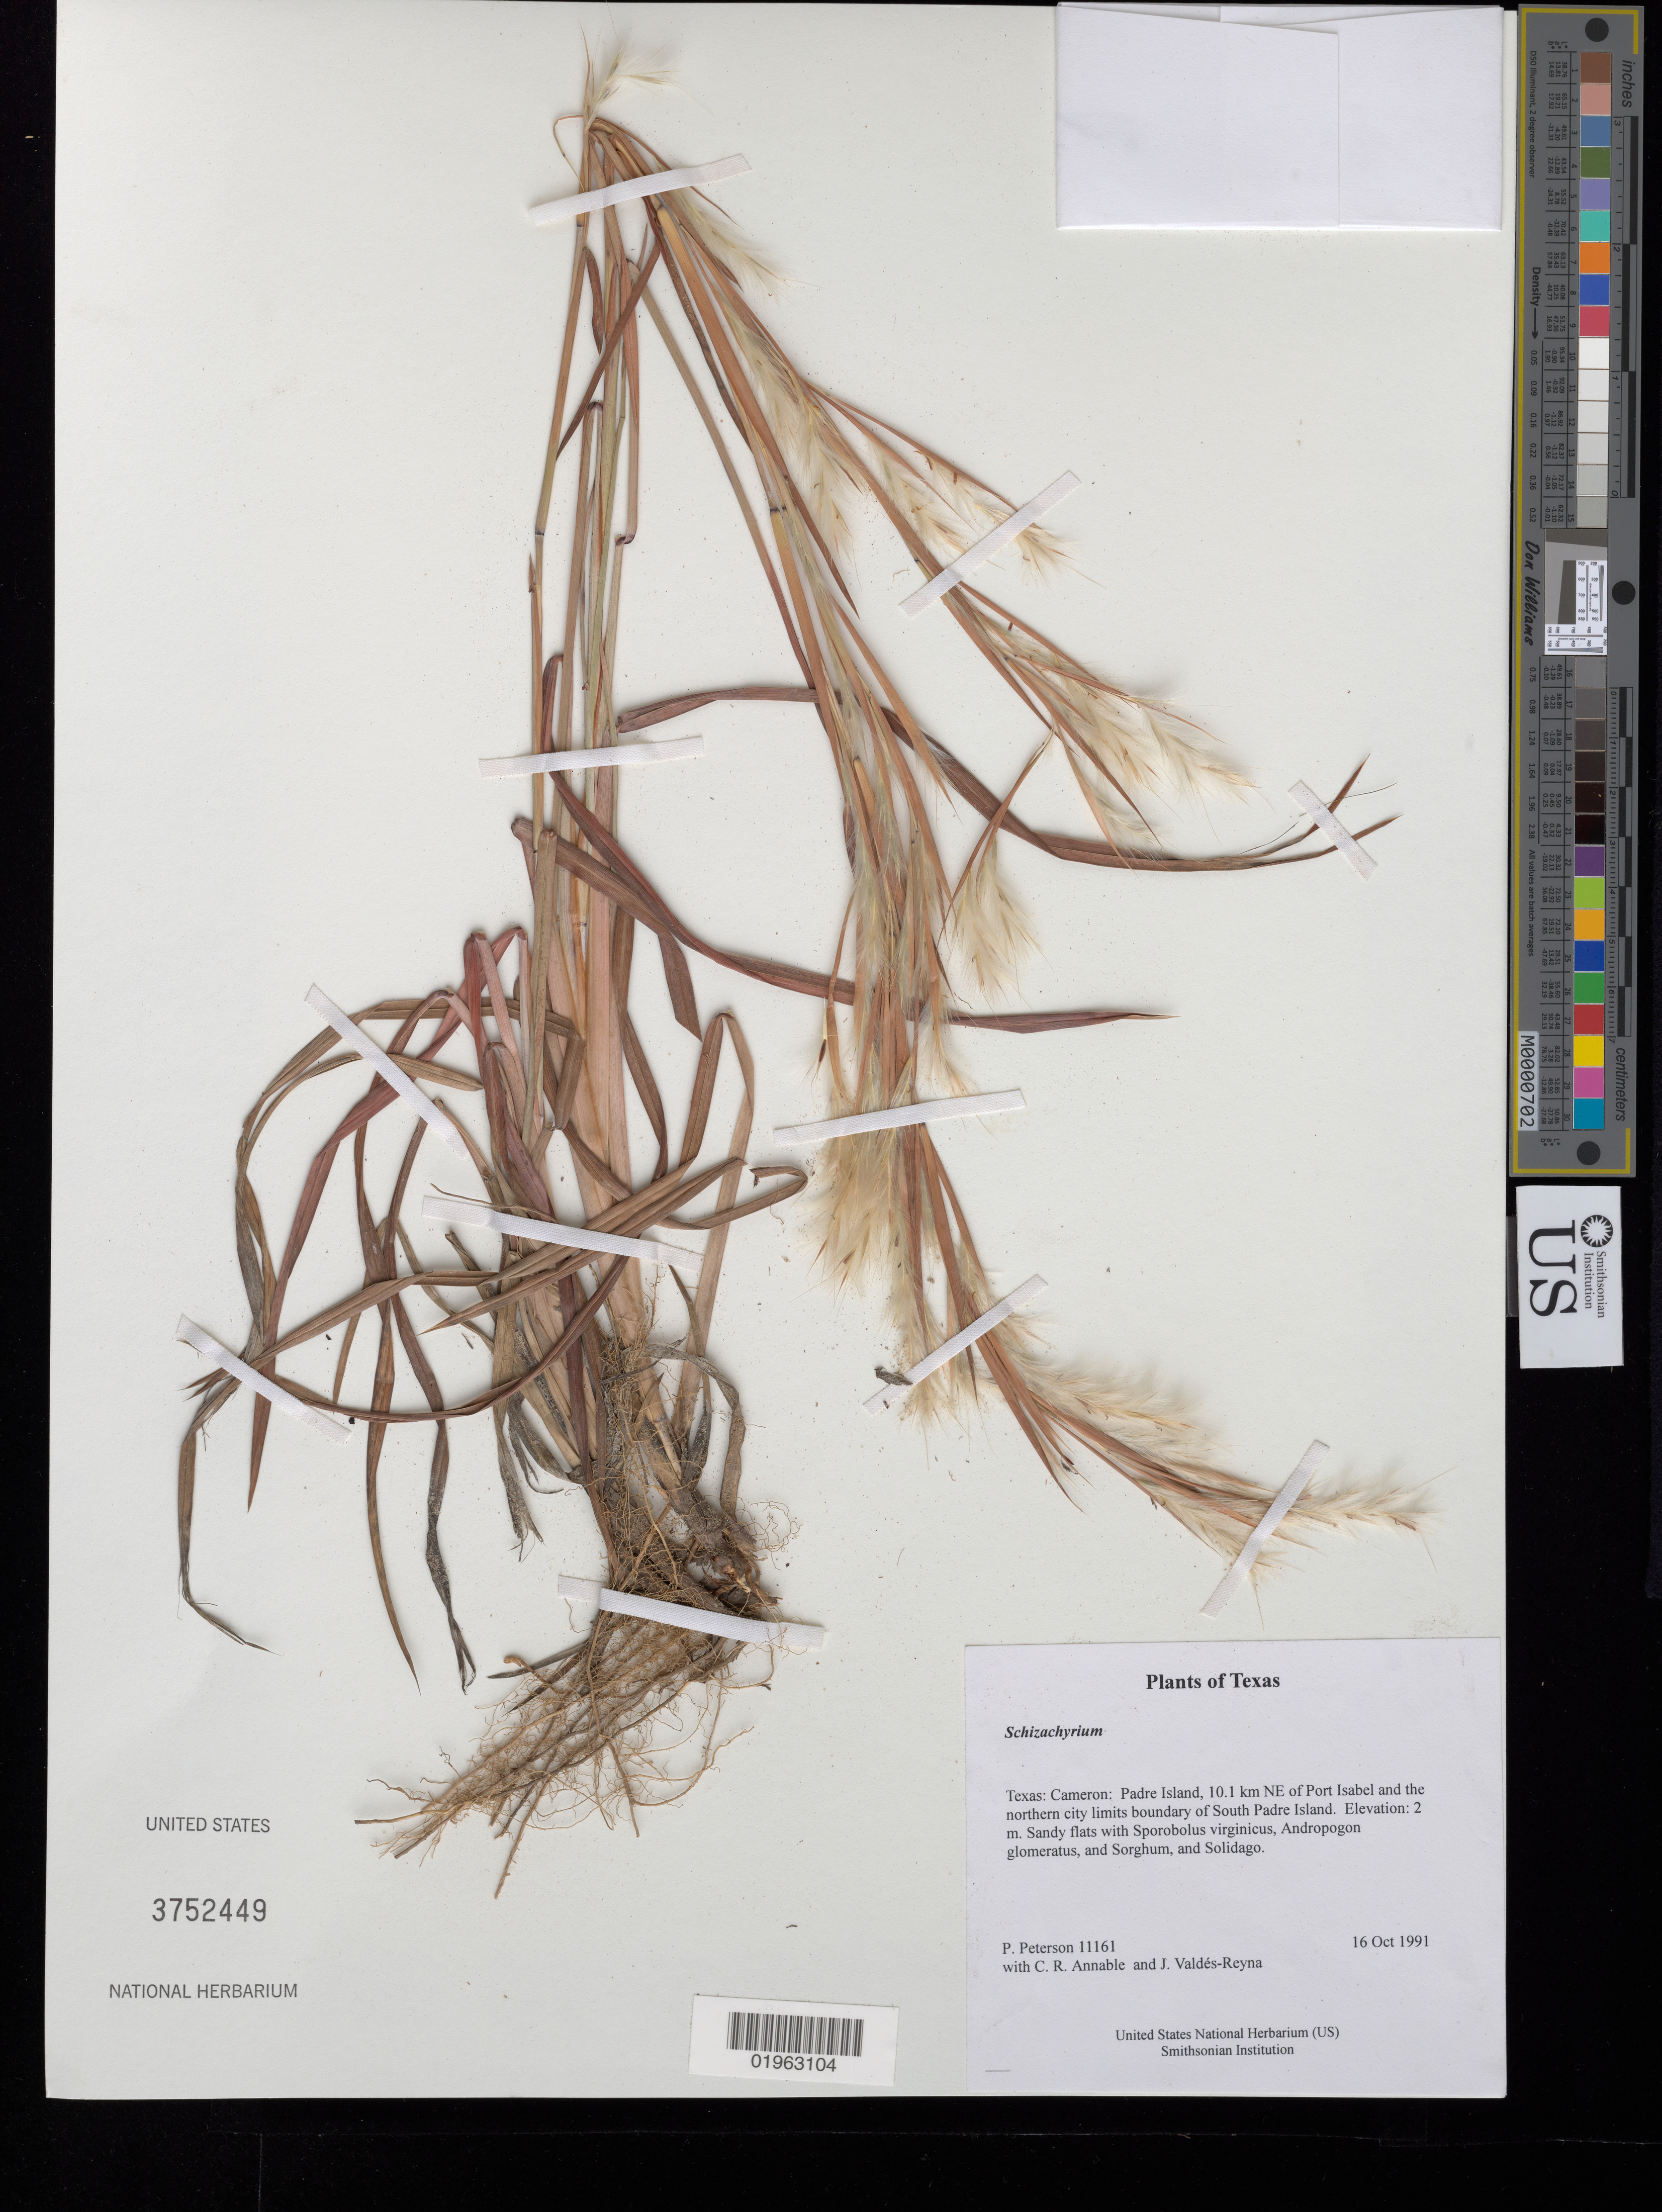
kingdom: Plantae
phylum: Tracheophyta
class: Liliopsida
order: Poales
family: Poaceae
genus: Schizachyrium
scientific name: Schizachyrium sp.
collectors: P. M. Peterson, C. R. Annable & J. Valdés-Reyna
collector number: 11161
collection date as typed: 16 Oct 1991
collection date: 1991-10-16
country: United States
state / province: Texas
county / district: Cameron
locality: Padre Island, 10.1 km NE of Port Isabel and the northern city limits boundary of South Padre Island.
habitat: Sandy flats with Sporobolus virginicus, Andropogon glomeratus, and Sorghum, and Solidago.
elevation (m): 2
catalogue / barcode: US 3752449